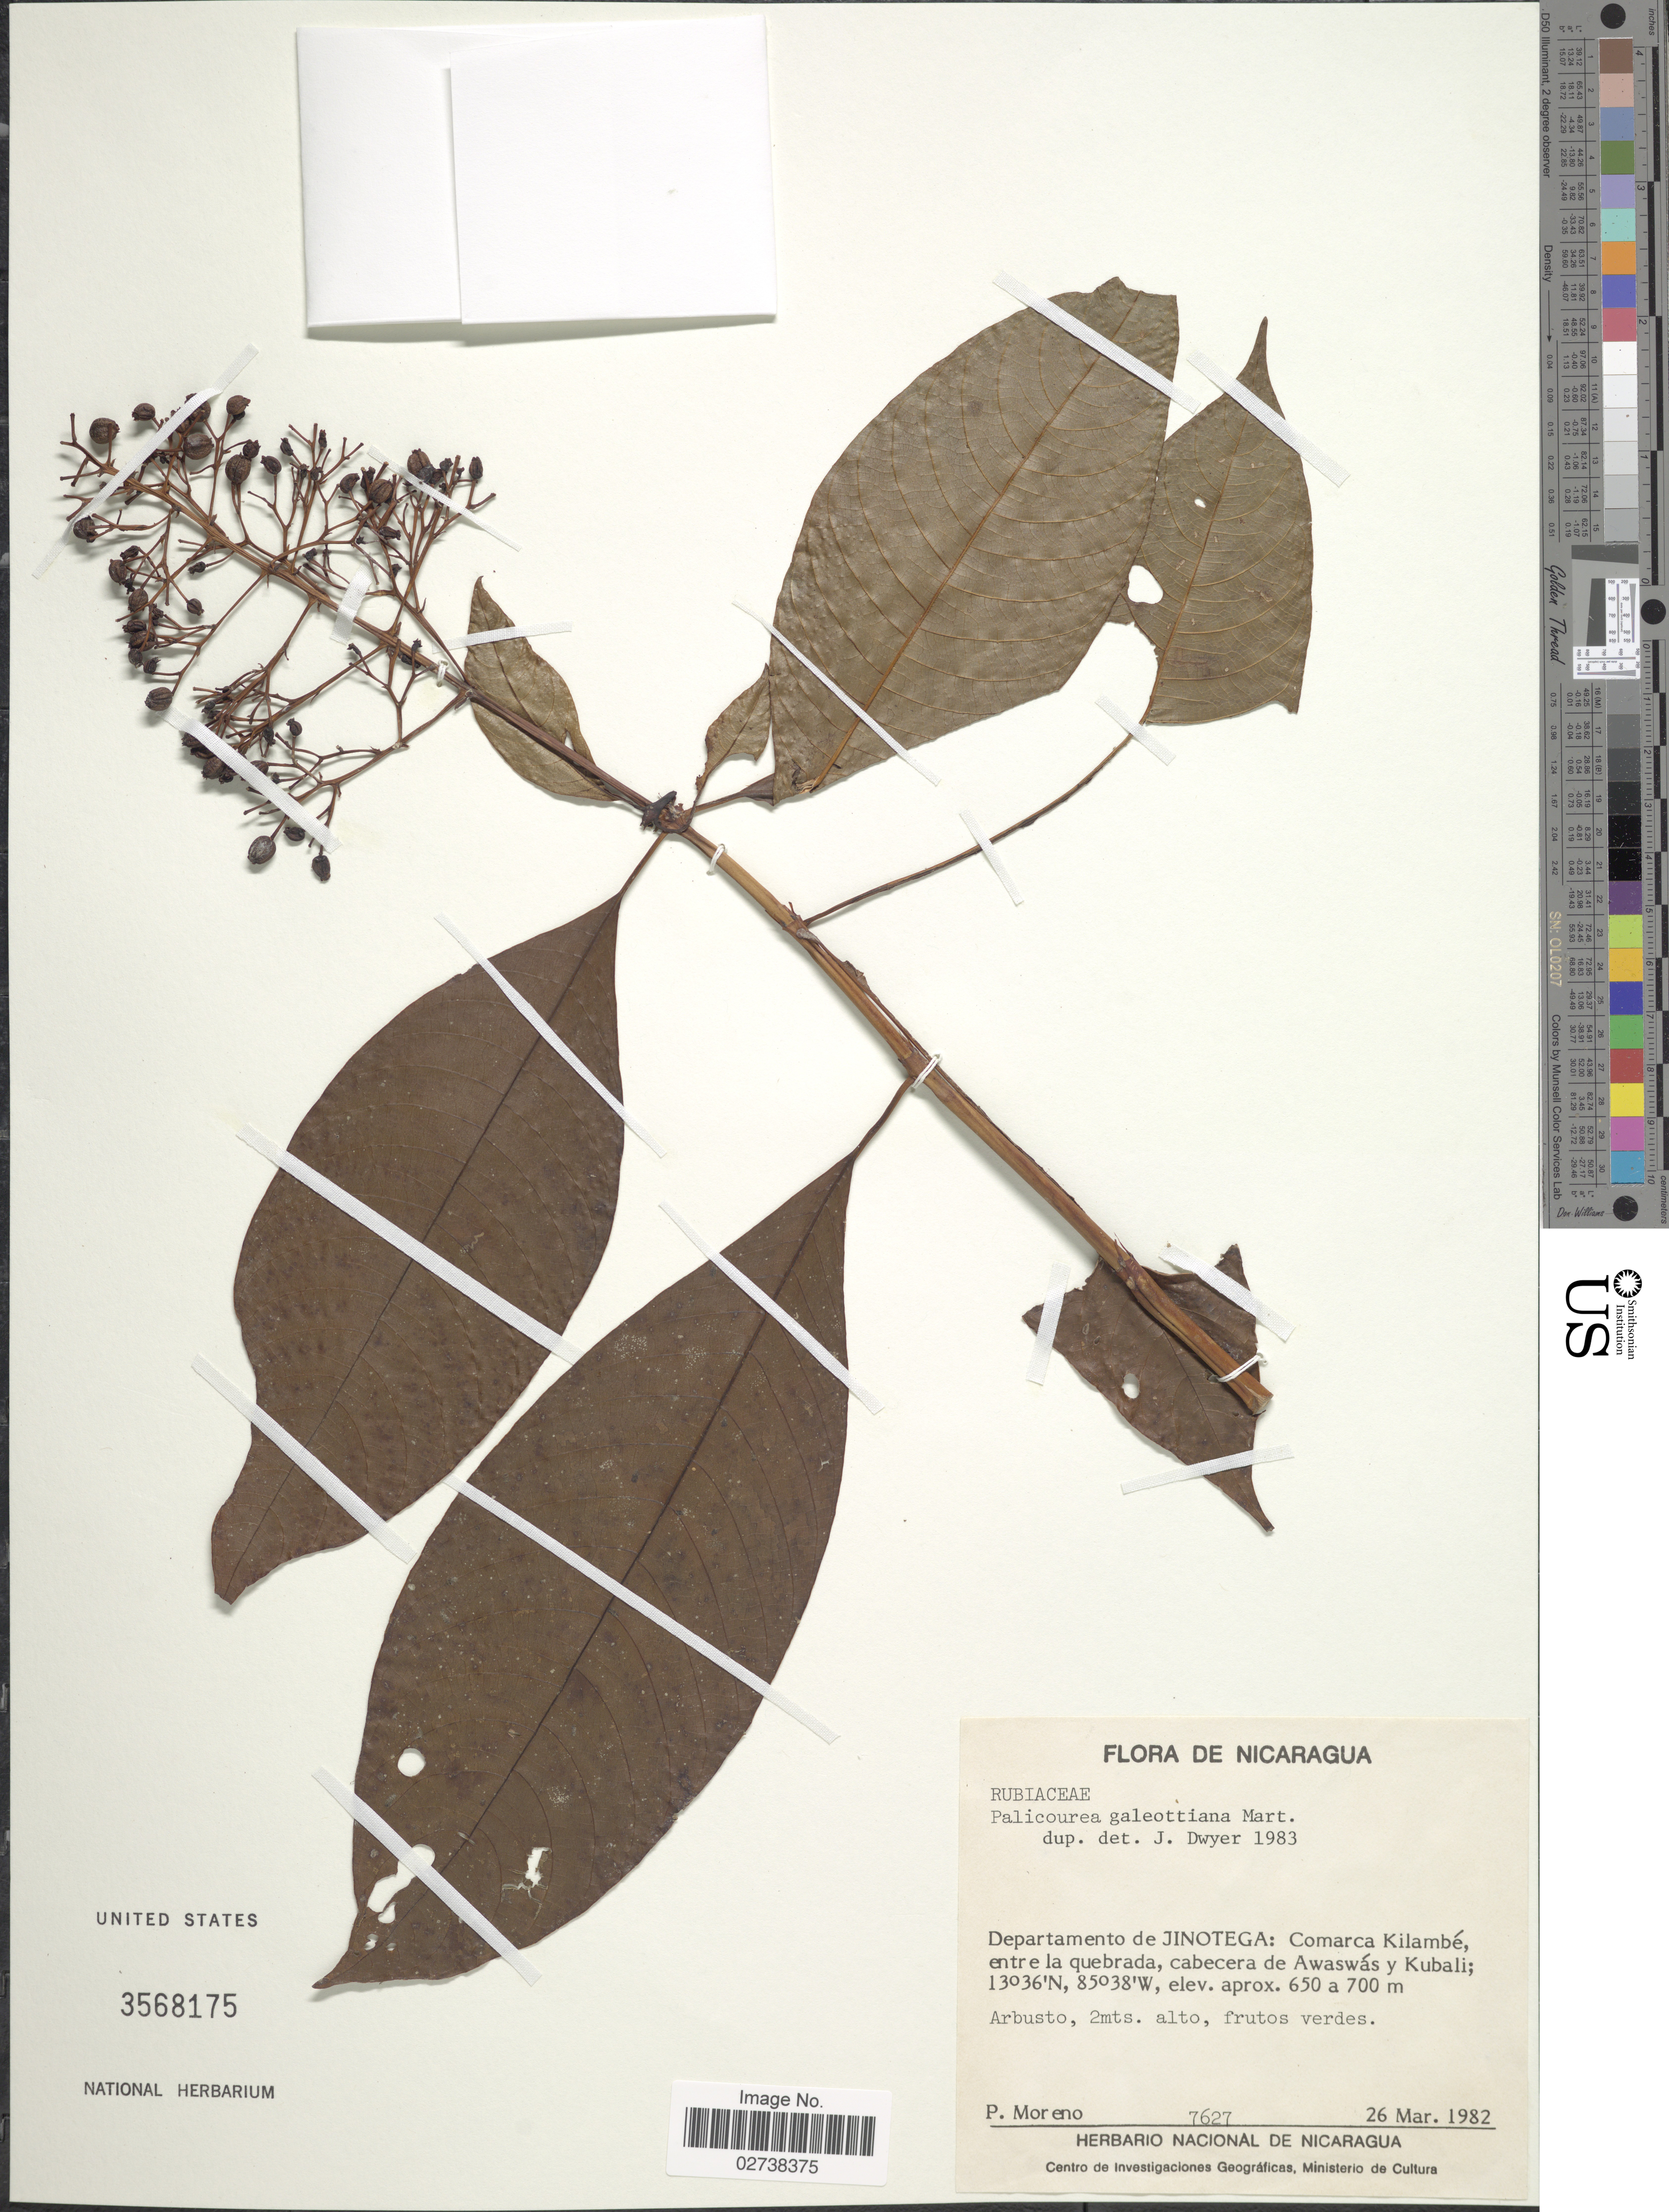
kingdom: Plantae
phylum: Tracheophyta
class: Magnoliopsida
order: Gentianales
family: Rubiaceae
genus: Palicourea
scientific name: Palicourea galeottiana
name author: M. Martens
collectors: P. Moreno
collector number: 7627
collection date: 1982-03-26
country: Nicaragua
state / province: Jinotega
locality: Departamento de Jinotega: Comarca Kilambe, entre la quebrada, cabecera de Awaswas y Kubali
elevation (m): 650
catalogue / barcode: US 3568175